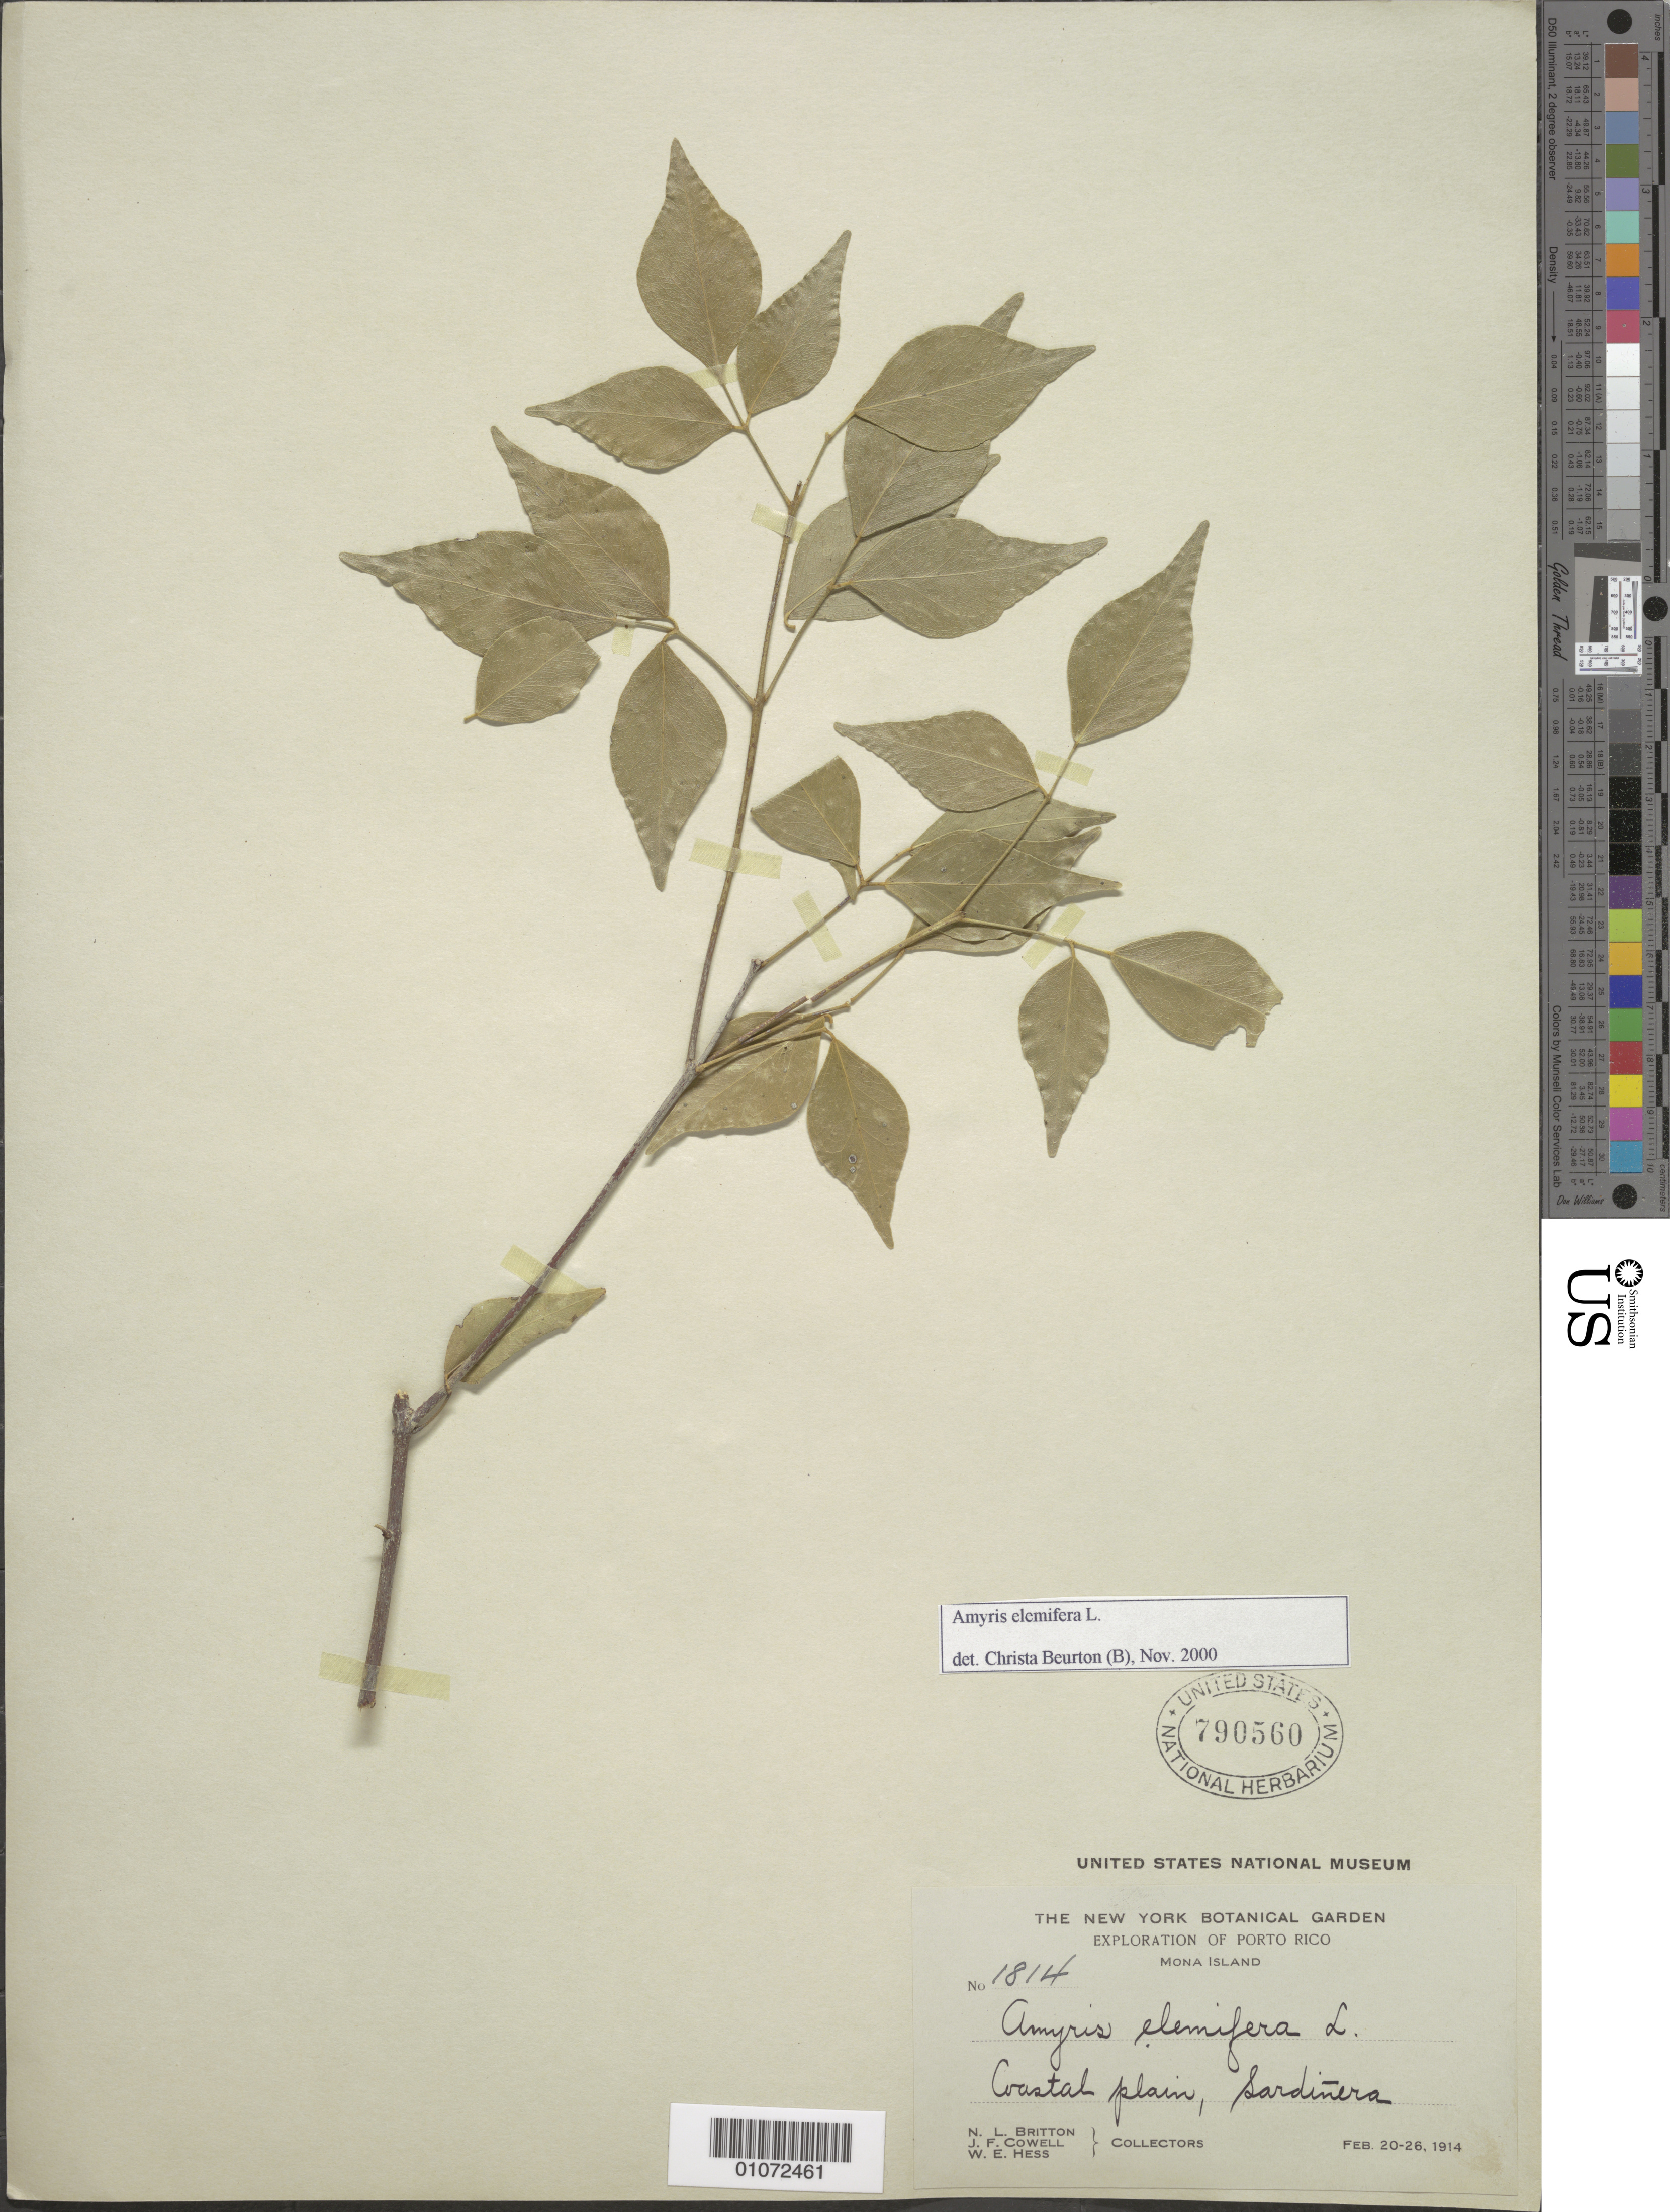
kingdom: Plantae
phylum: Tracheophyta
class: Magnoliopsida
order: Sapindales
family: Rutaceae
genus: Amyris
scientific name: Amyris elemifera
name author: L.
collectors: N. Britton, J. F. Cowell & W. Hess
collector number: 1814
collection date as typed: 20 Feb 1914 to 26 Feb 1914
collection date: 1914-02-20/1914-02-26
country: Puerto Rico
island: Puerto Rico I.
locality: Sardinera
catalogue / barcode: US 790560